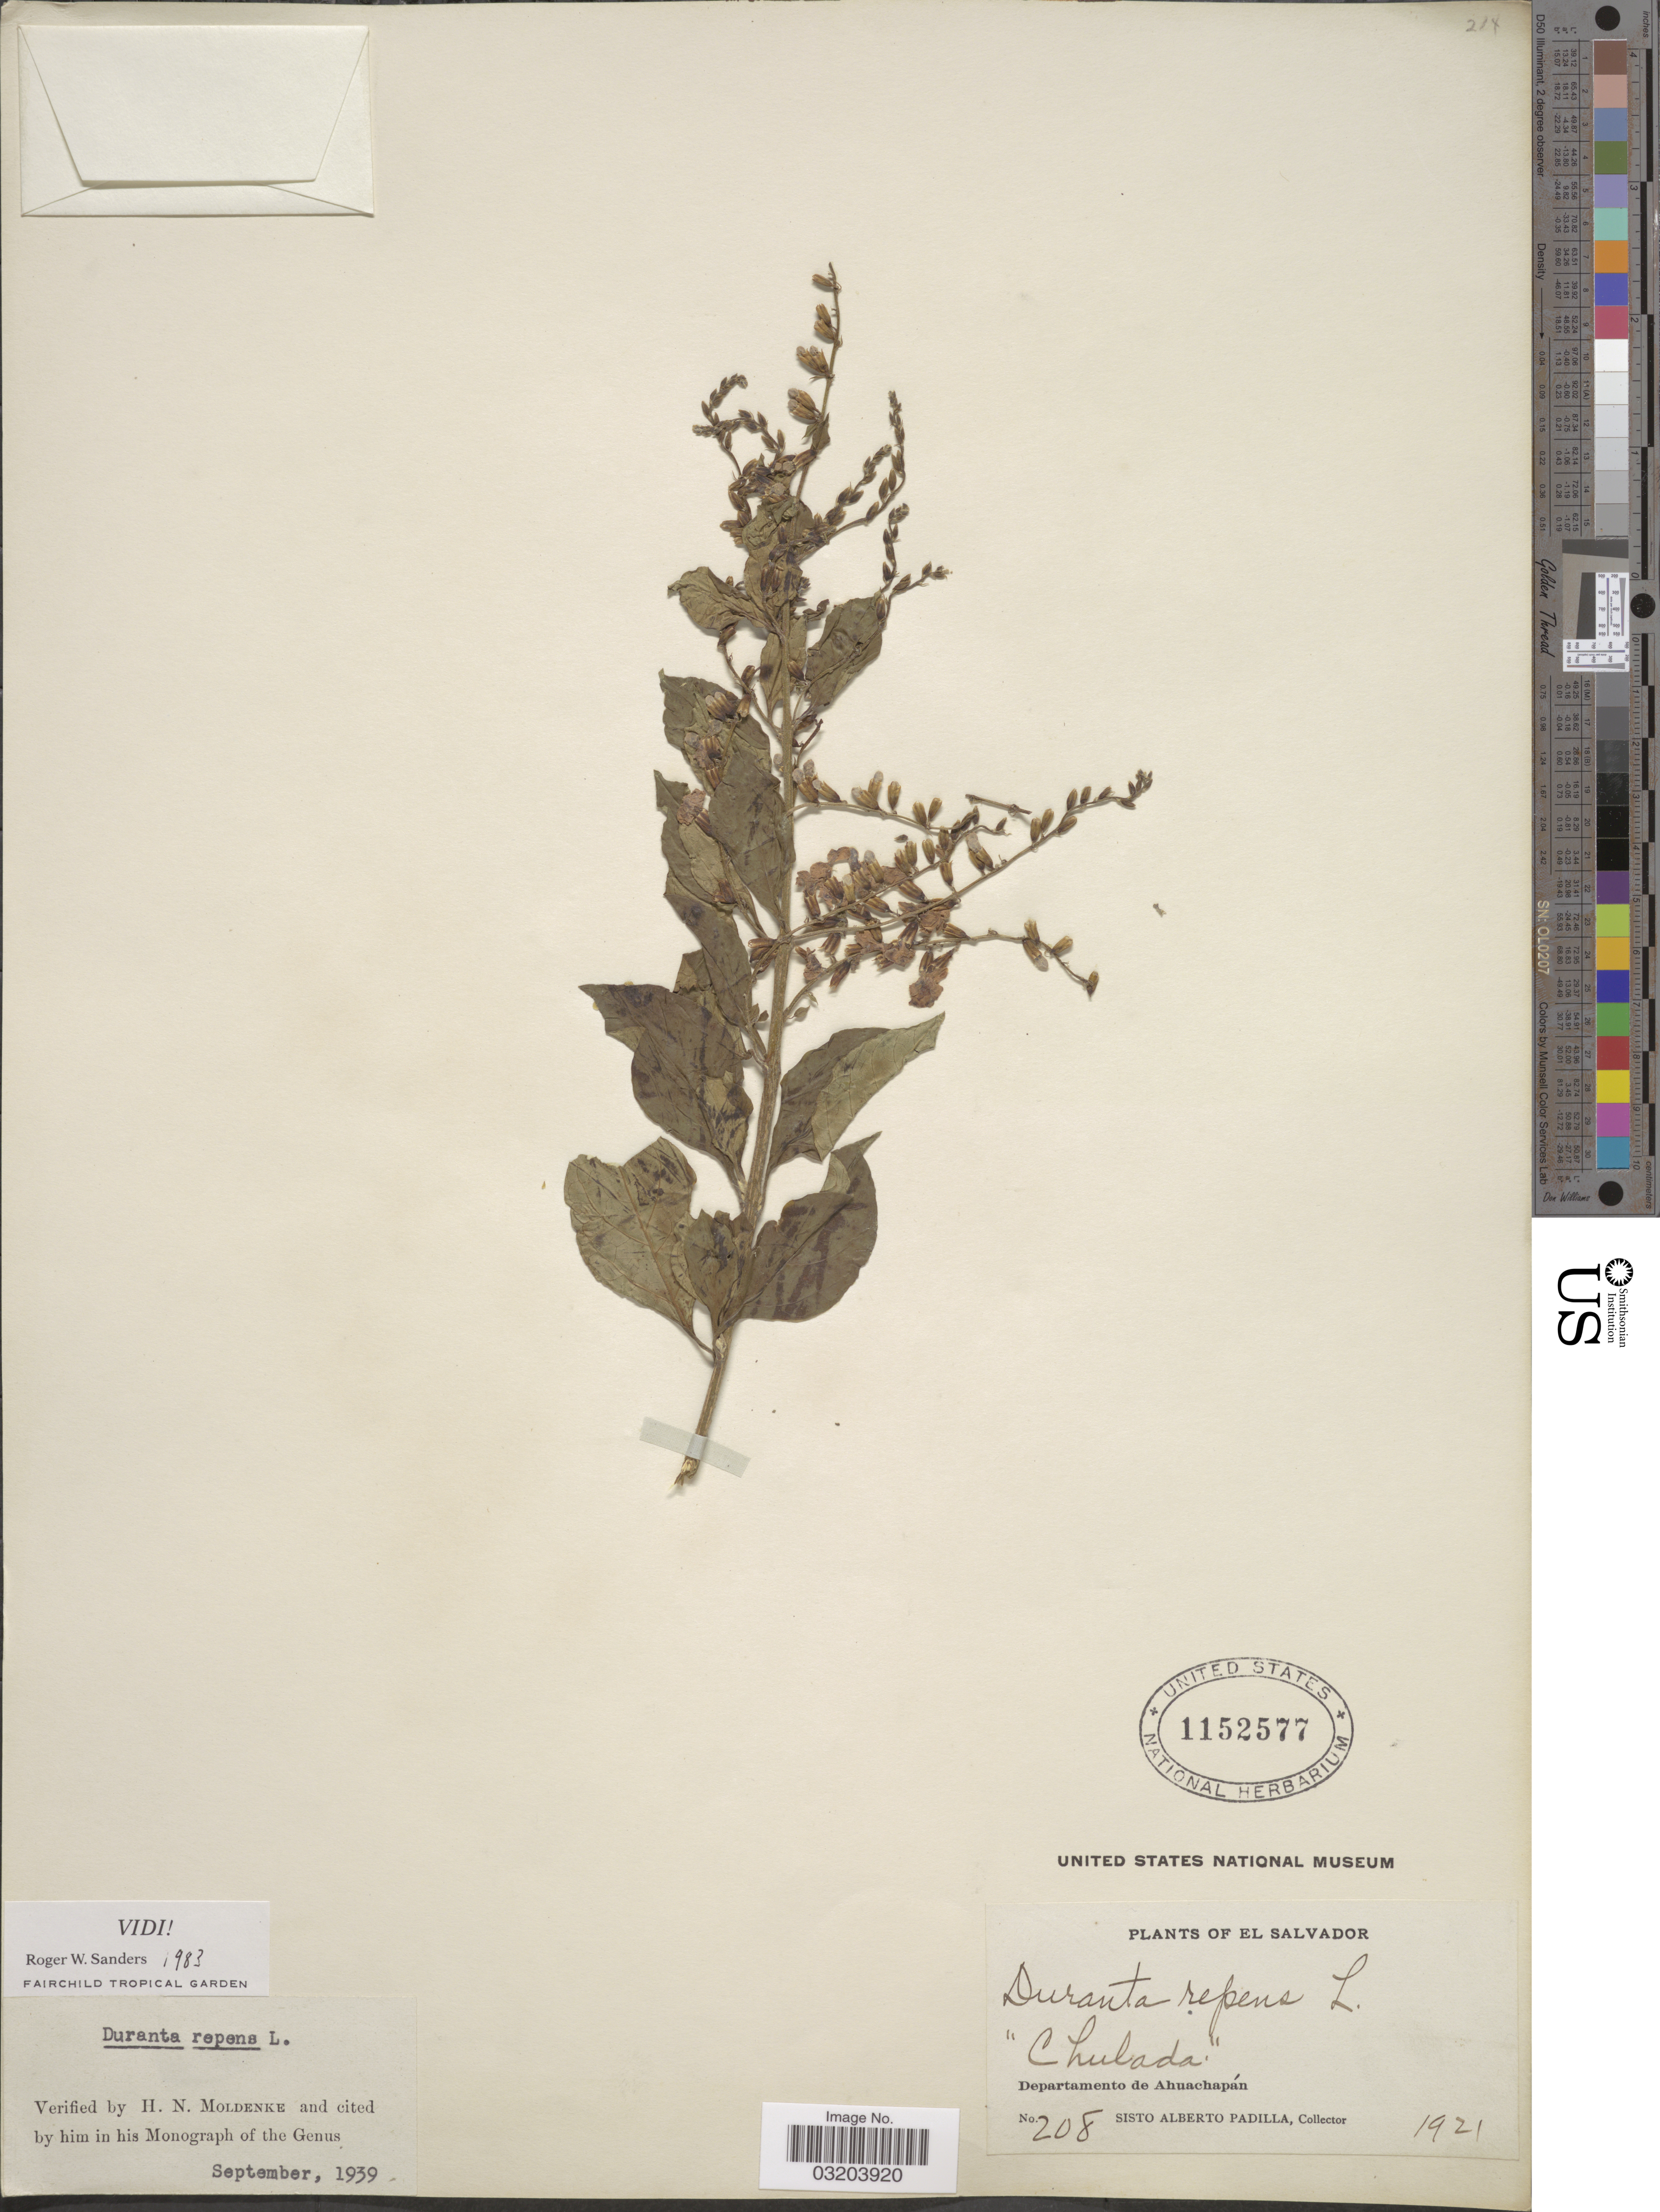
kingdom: Plantae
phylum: Tracheophyta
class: Magnoliopsida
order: Lamiales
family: Verbenaceae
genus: Duranta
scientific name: Duranta erecta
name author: L.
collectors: S. A. Padilla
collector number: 208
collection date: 1921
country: El Salvador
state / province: Ahuachapan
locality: Departamento de Ahuachapán.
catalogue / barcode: US 1152577